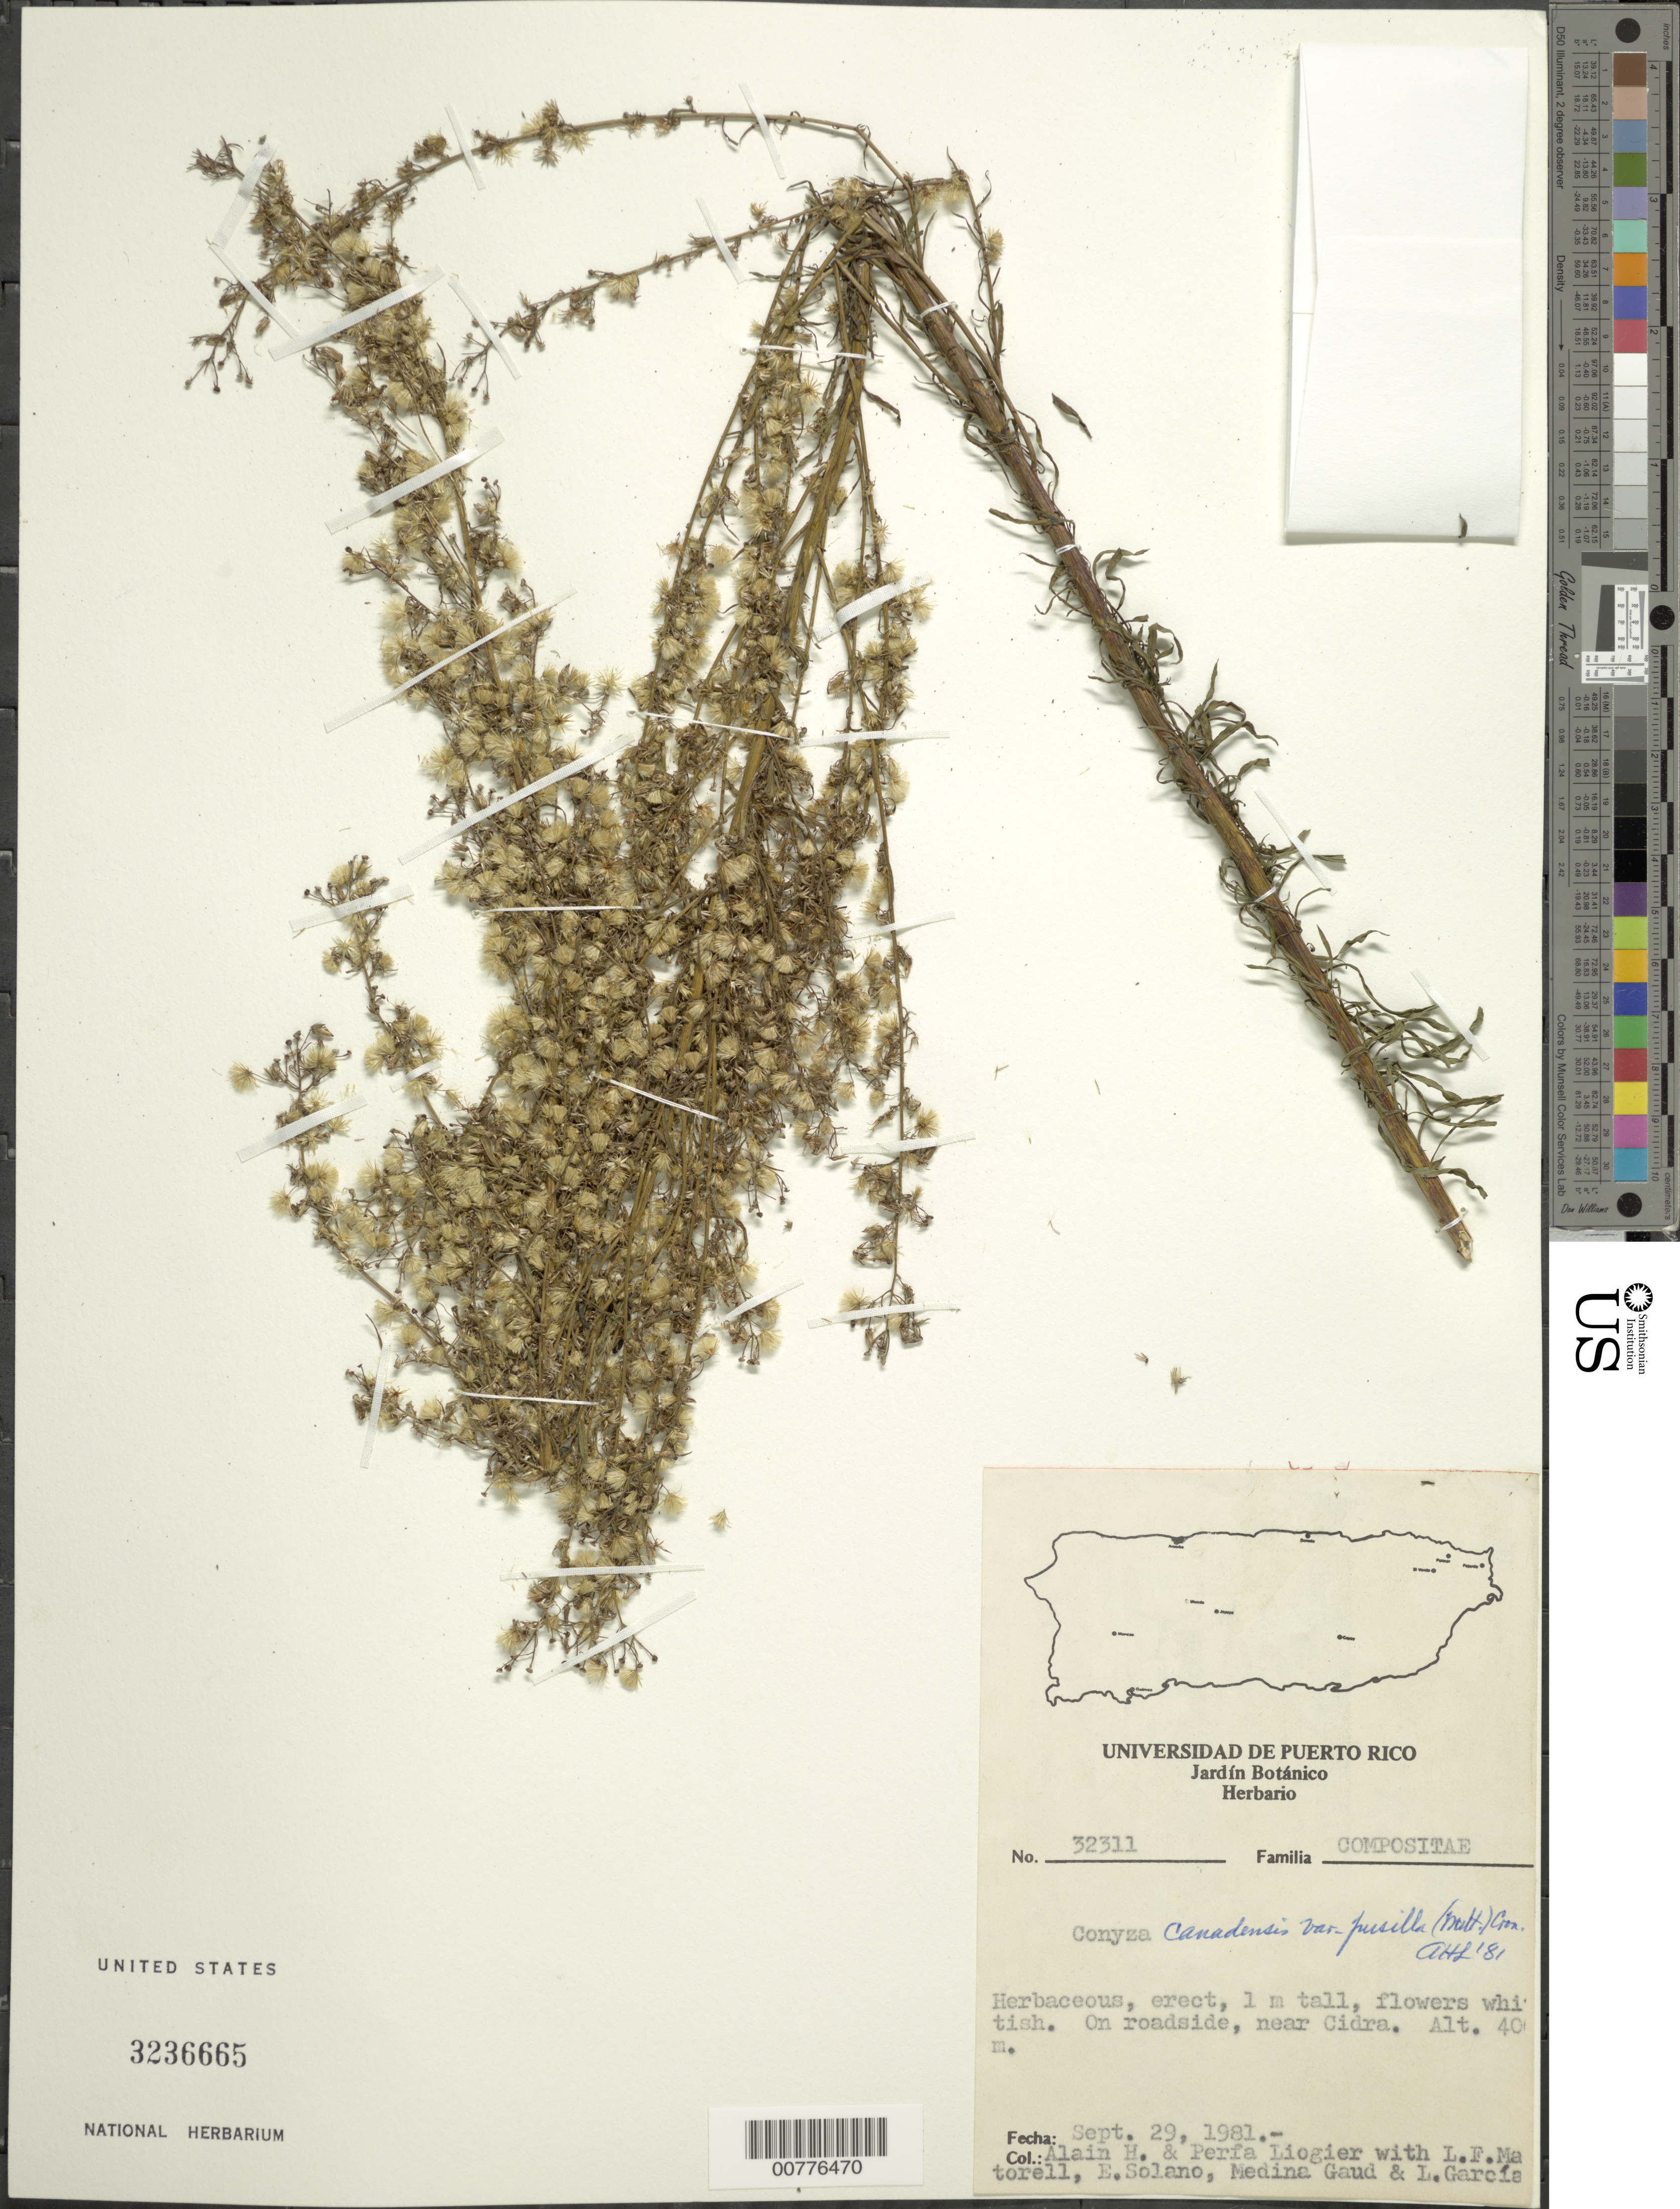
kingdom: Plantae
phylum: Tracheophyta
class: Magnoliopsida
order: Asterales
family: Asteraceae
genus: Conyza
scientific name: Conyza canadensis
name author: (L.) Cronq.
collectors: A. H. Liogier, M. P. Liogier, L. Martorell, E. Solano, M. Gaud & L. Garcia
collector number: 32311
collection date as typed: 29 Sep 1981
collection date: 1981-09-29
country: Puerto Rico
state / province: Cidra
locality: On roadside, near Cidra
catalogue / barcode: US 3236665